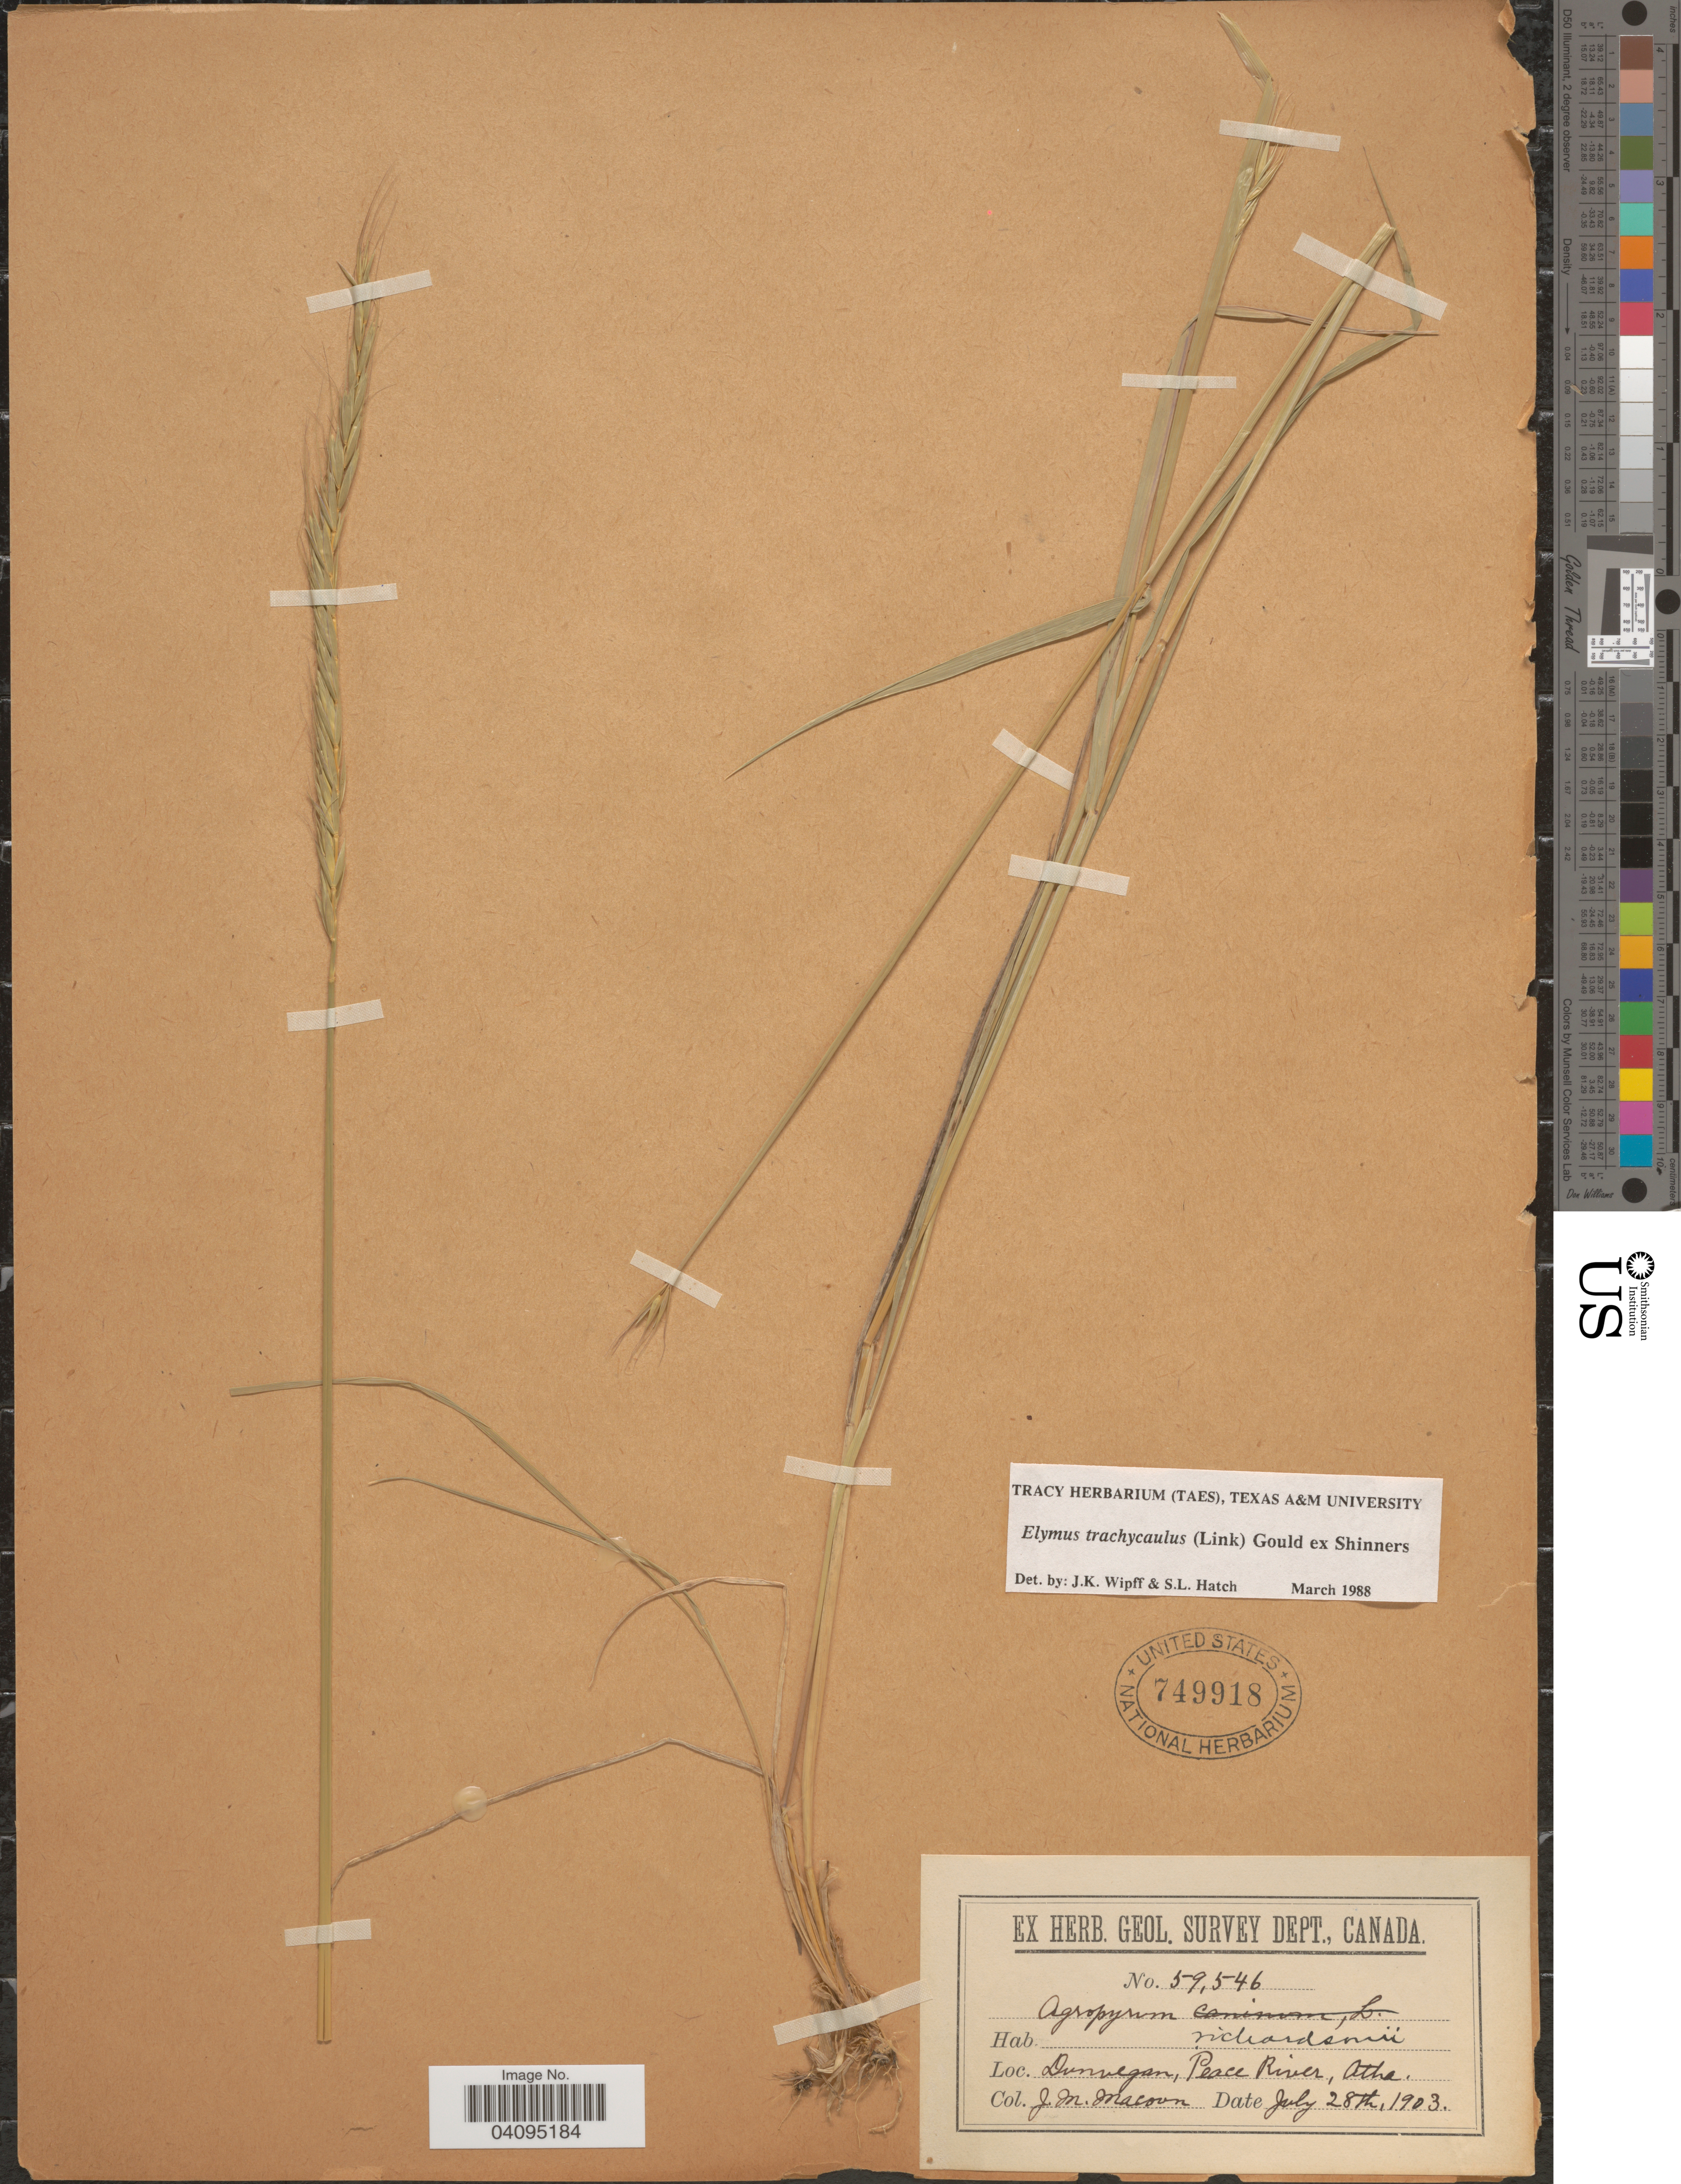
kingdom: Plantae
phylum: Tracheophyta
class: Liliopsida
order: Poales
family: Poaceae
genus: Elymus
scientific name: Elymus trachycaulus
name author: (Link) Gould ex Shinners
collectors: J. M. Macoun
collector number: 59546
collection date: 1903-07-28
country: Canada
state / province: Alberta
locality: Geol. Survey Dept., Canada. Dunvegan, Peace River, Atha.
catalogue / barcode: US 749918